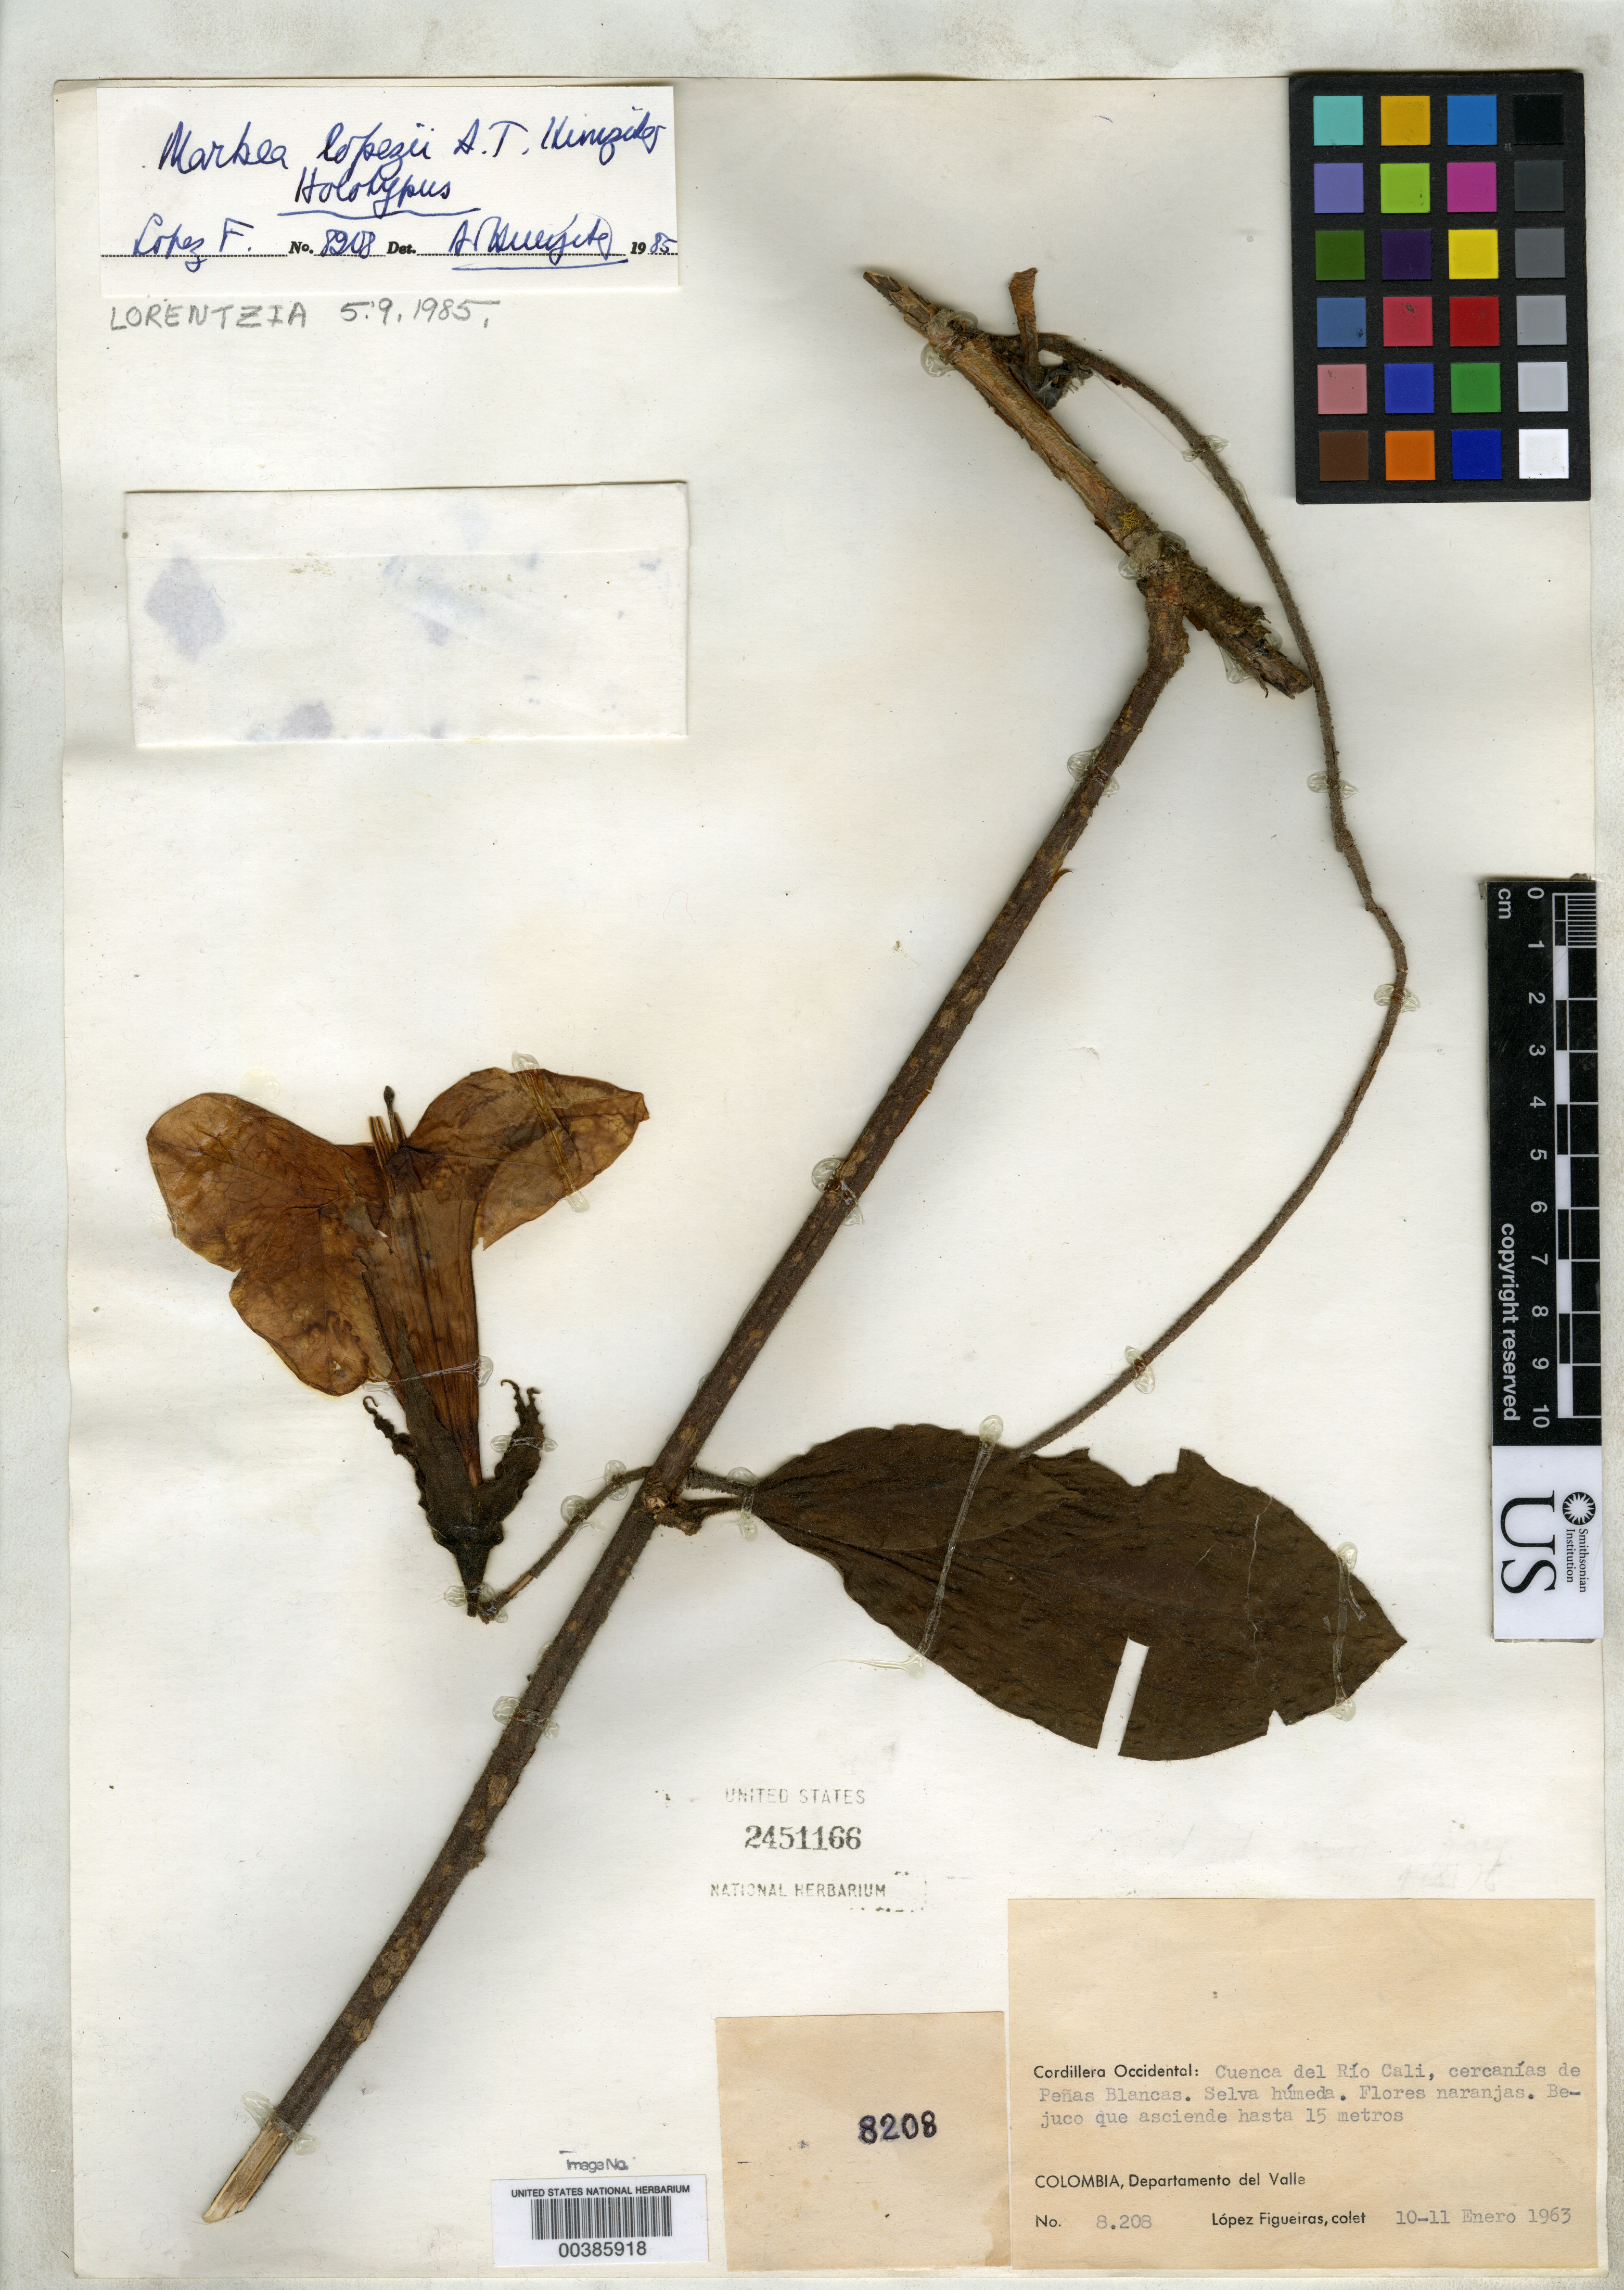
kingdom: Plantae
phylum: Tracheophyta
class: Magnoliopsida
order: Solanales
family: Solanaceae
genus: Markea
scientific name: Markea lopezii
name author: Hunz.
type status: Holotype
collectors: M. López Figueiras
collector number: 8208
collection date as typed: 10 Jan 1963 to 11 Jan 1963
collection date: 1963-01-10/1963-01-11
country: Colombia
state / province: Valle del Cauca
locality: Cuenca del Rio Cali, Cercanias de Penas Blancas. Cordillera Occidental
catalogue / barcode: US 2451166